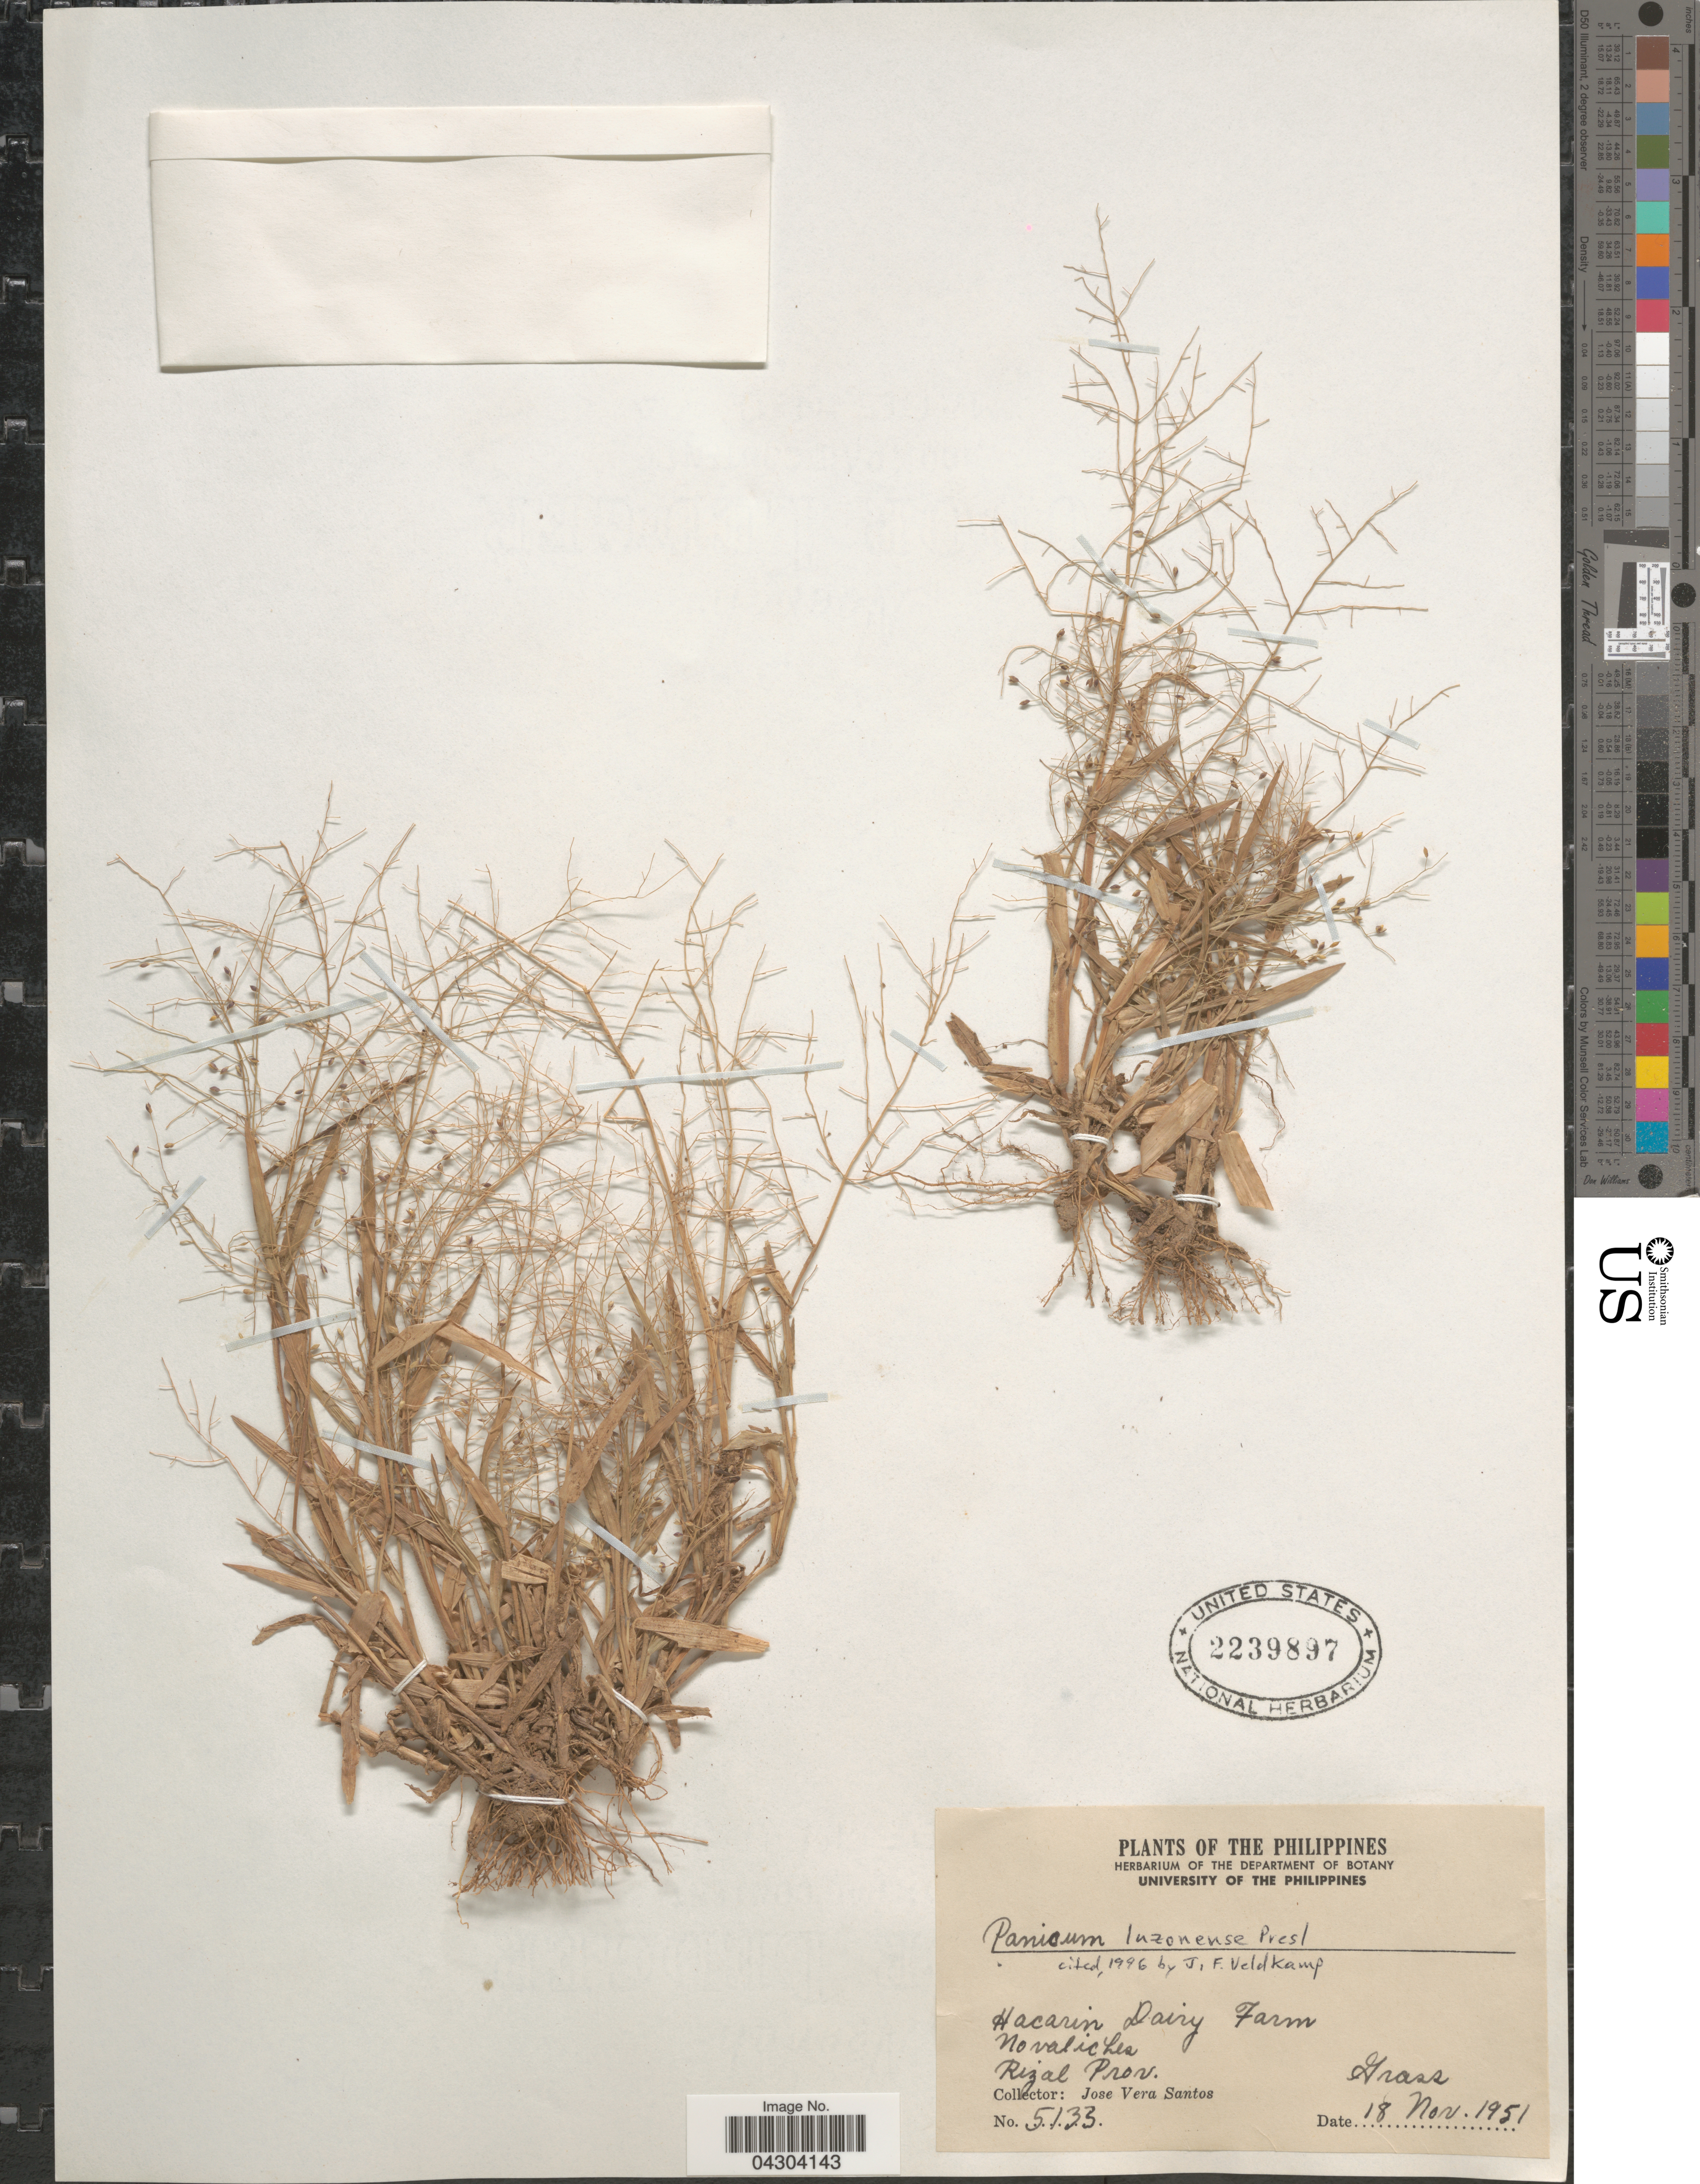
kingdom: Plantae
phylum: Tracheophyta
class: Liliopsida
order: Poales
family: Poaceae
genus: Panicum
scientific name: Panicum luzonense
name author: J. Presl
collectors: J. V. Santos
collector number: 5133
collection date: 1951-11-18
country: Philippines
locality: Hacarin Dairy Farm. Novaliches. Rizal Prov.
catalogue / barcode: US 2239897